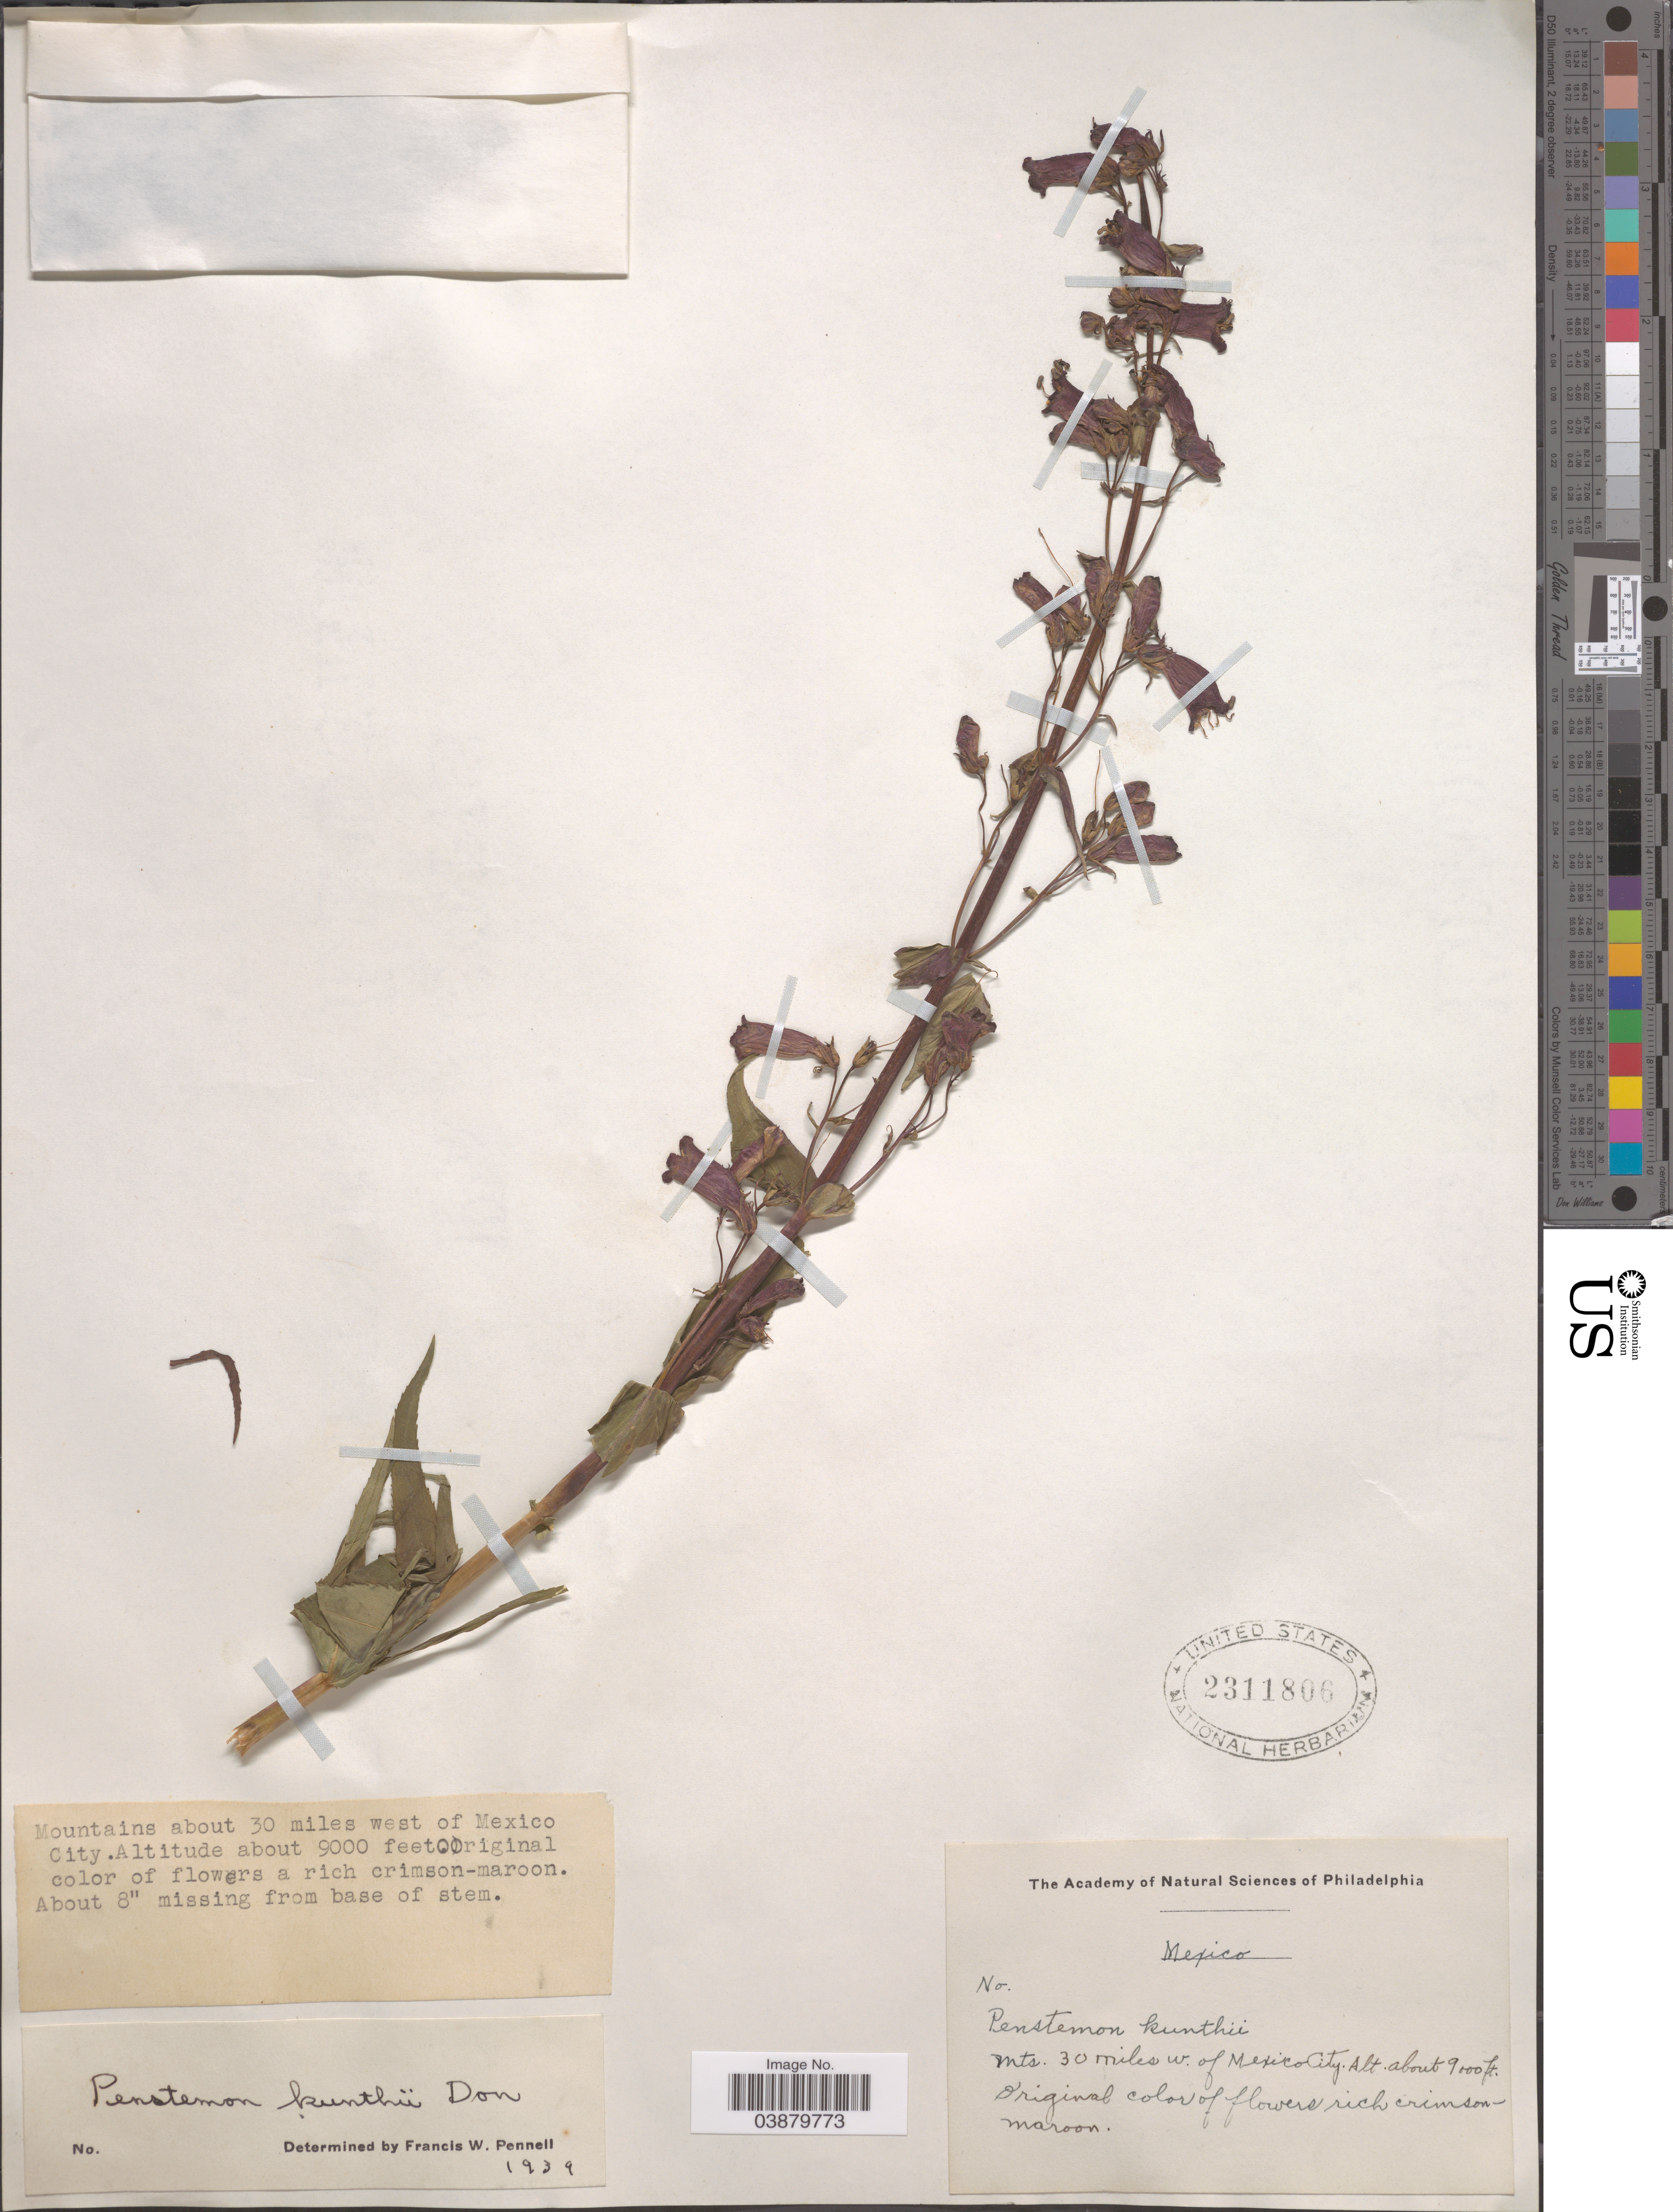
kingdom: Plantae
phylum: Tracheophyta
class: Magnoliopsida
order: Lamiales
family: Plantaginaceae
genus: Penstemon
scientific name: Penstemon kunthii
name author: G. Don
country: Mexico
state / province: México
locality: Mts. 30 miles west of Mexico City.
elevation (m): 2743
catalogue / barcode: US 2311806